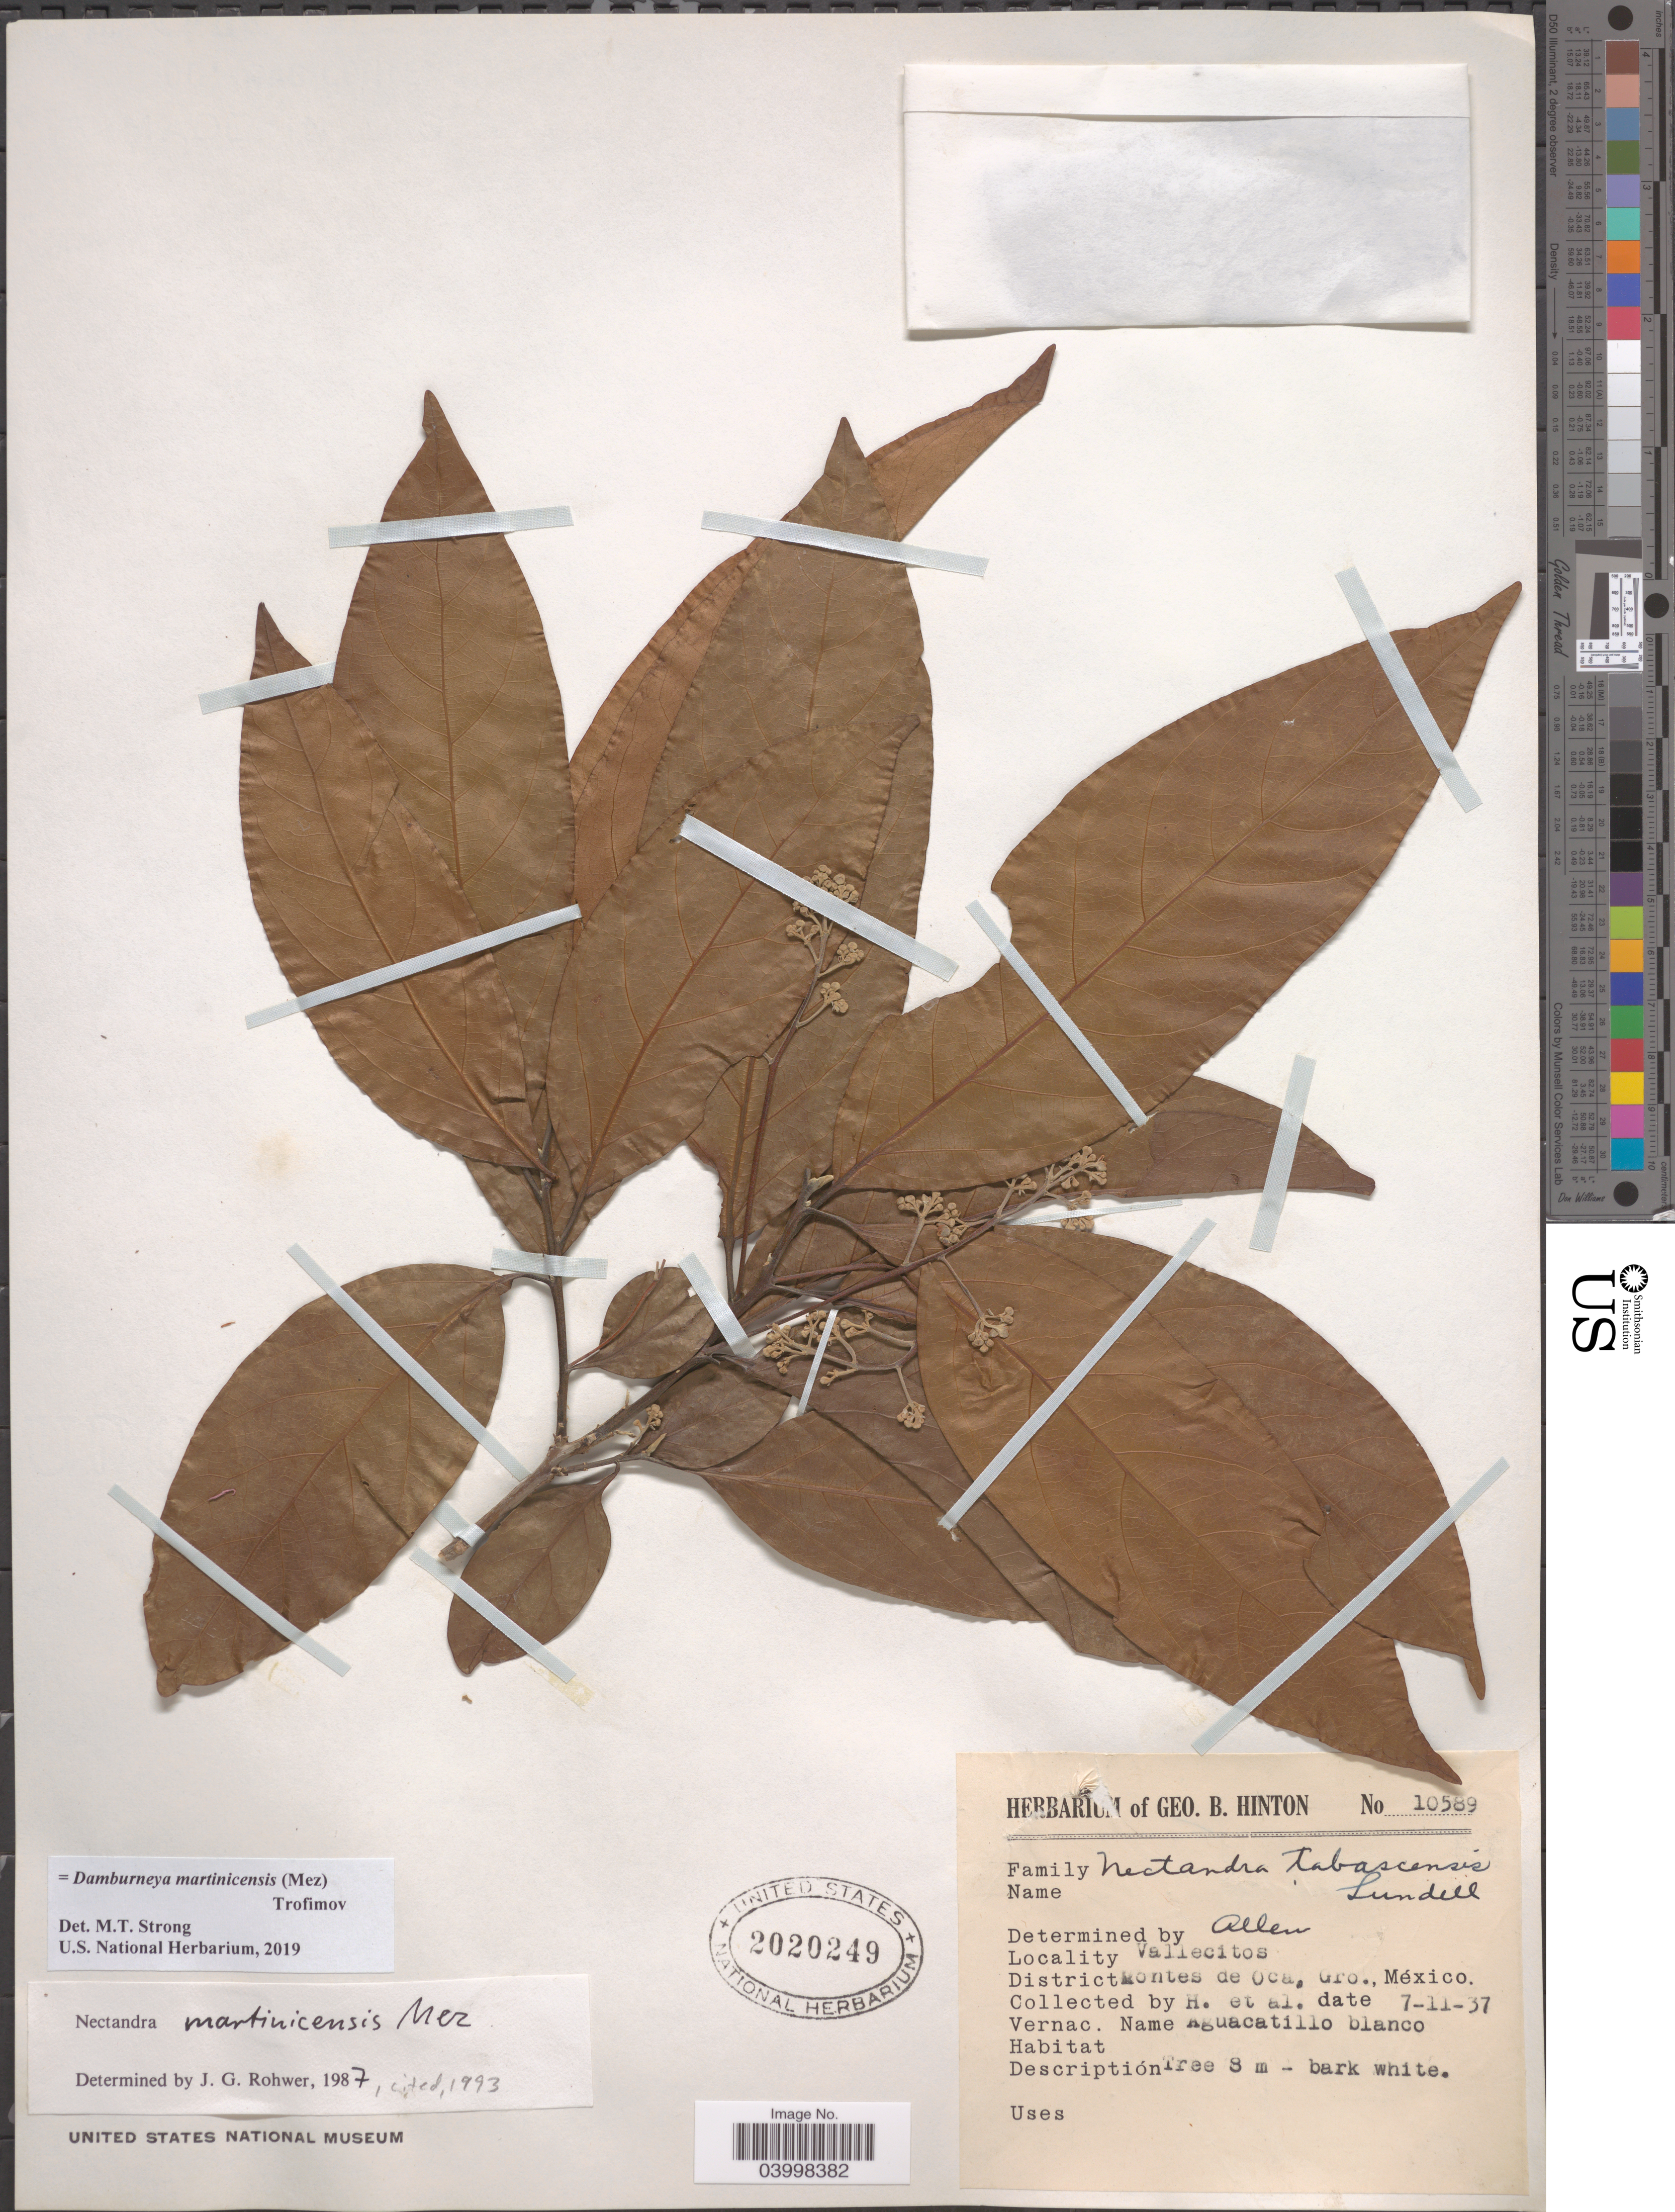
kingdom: Plantae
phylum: Tracheophyta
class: Magnoliopsida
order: Laurales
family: Lauraceae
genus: Damburneya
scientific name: Damburneya martinicensis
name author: (Mez) Trofimov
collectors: G. B. Hinton & et al.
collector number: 10589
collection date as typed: Transcribed d/m/y: 7/11/37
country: Mexico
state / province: Guerrero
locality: Vallecitos. District Montes de Oca.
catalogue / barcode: US 2020249